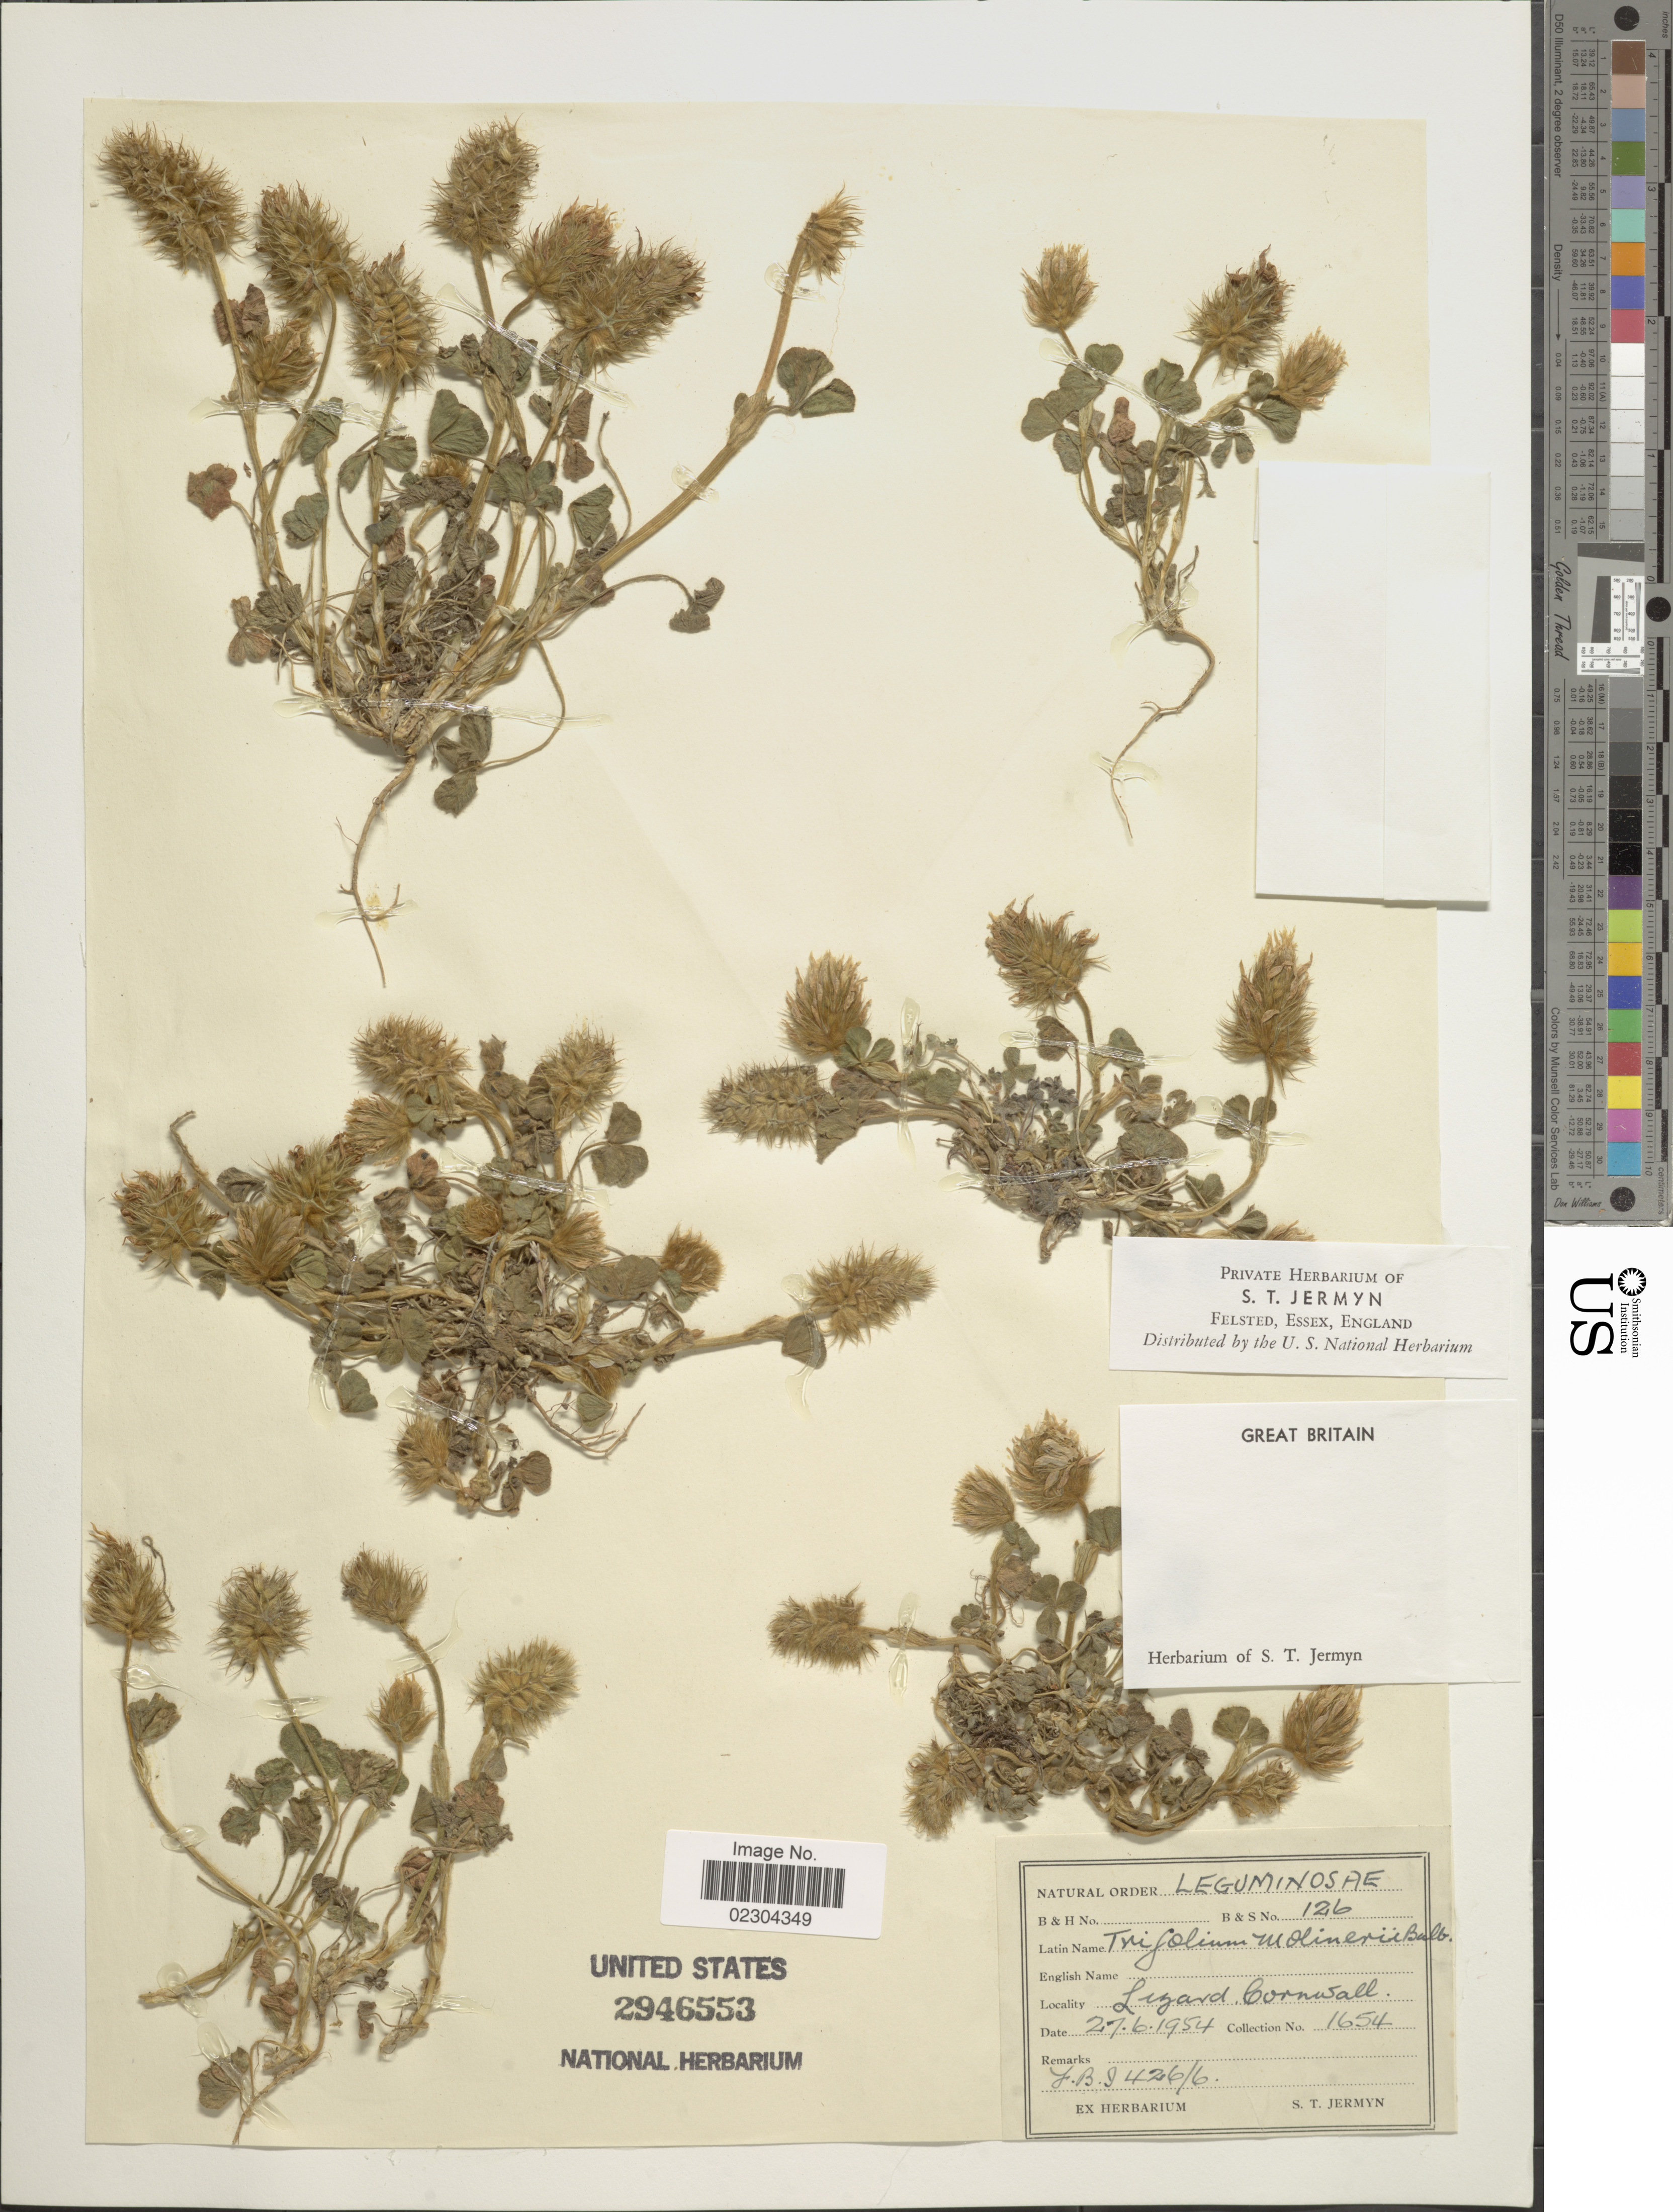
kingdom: Plantae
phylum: Tracheophyta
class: Magnoliopsida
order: Fabales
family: Fabaceae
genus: Trifolium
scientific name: Trifolium molinerii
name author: Hornem.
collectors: ex herb. S. T. Jermyn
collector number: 1654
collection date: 1954-06-27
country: United Kingdom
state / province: England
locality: Great Britain, Lizard Cornwall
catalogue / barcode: US 2946553